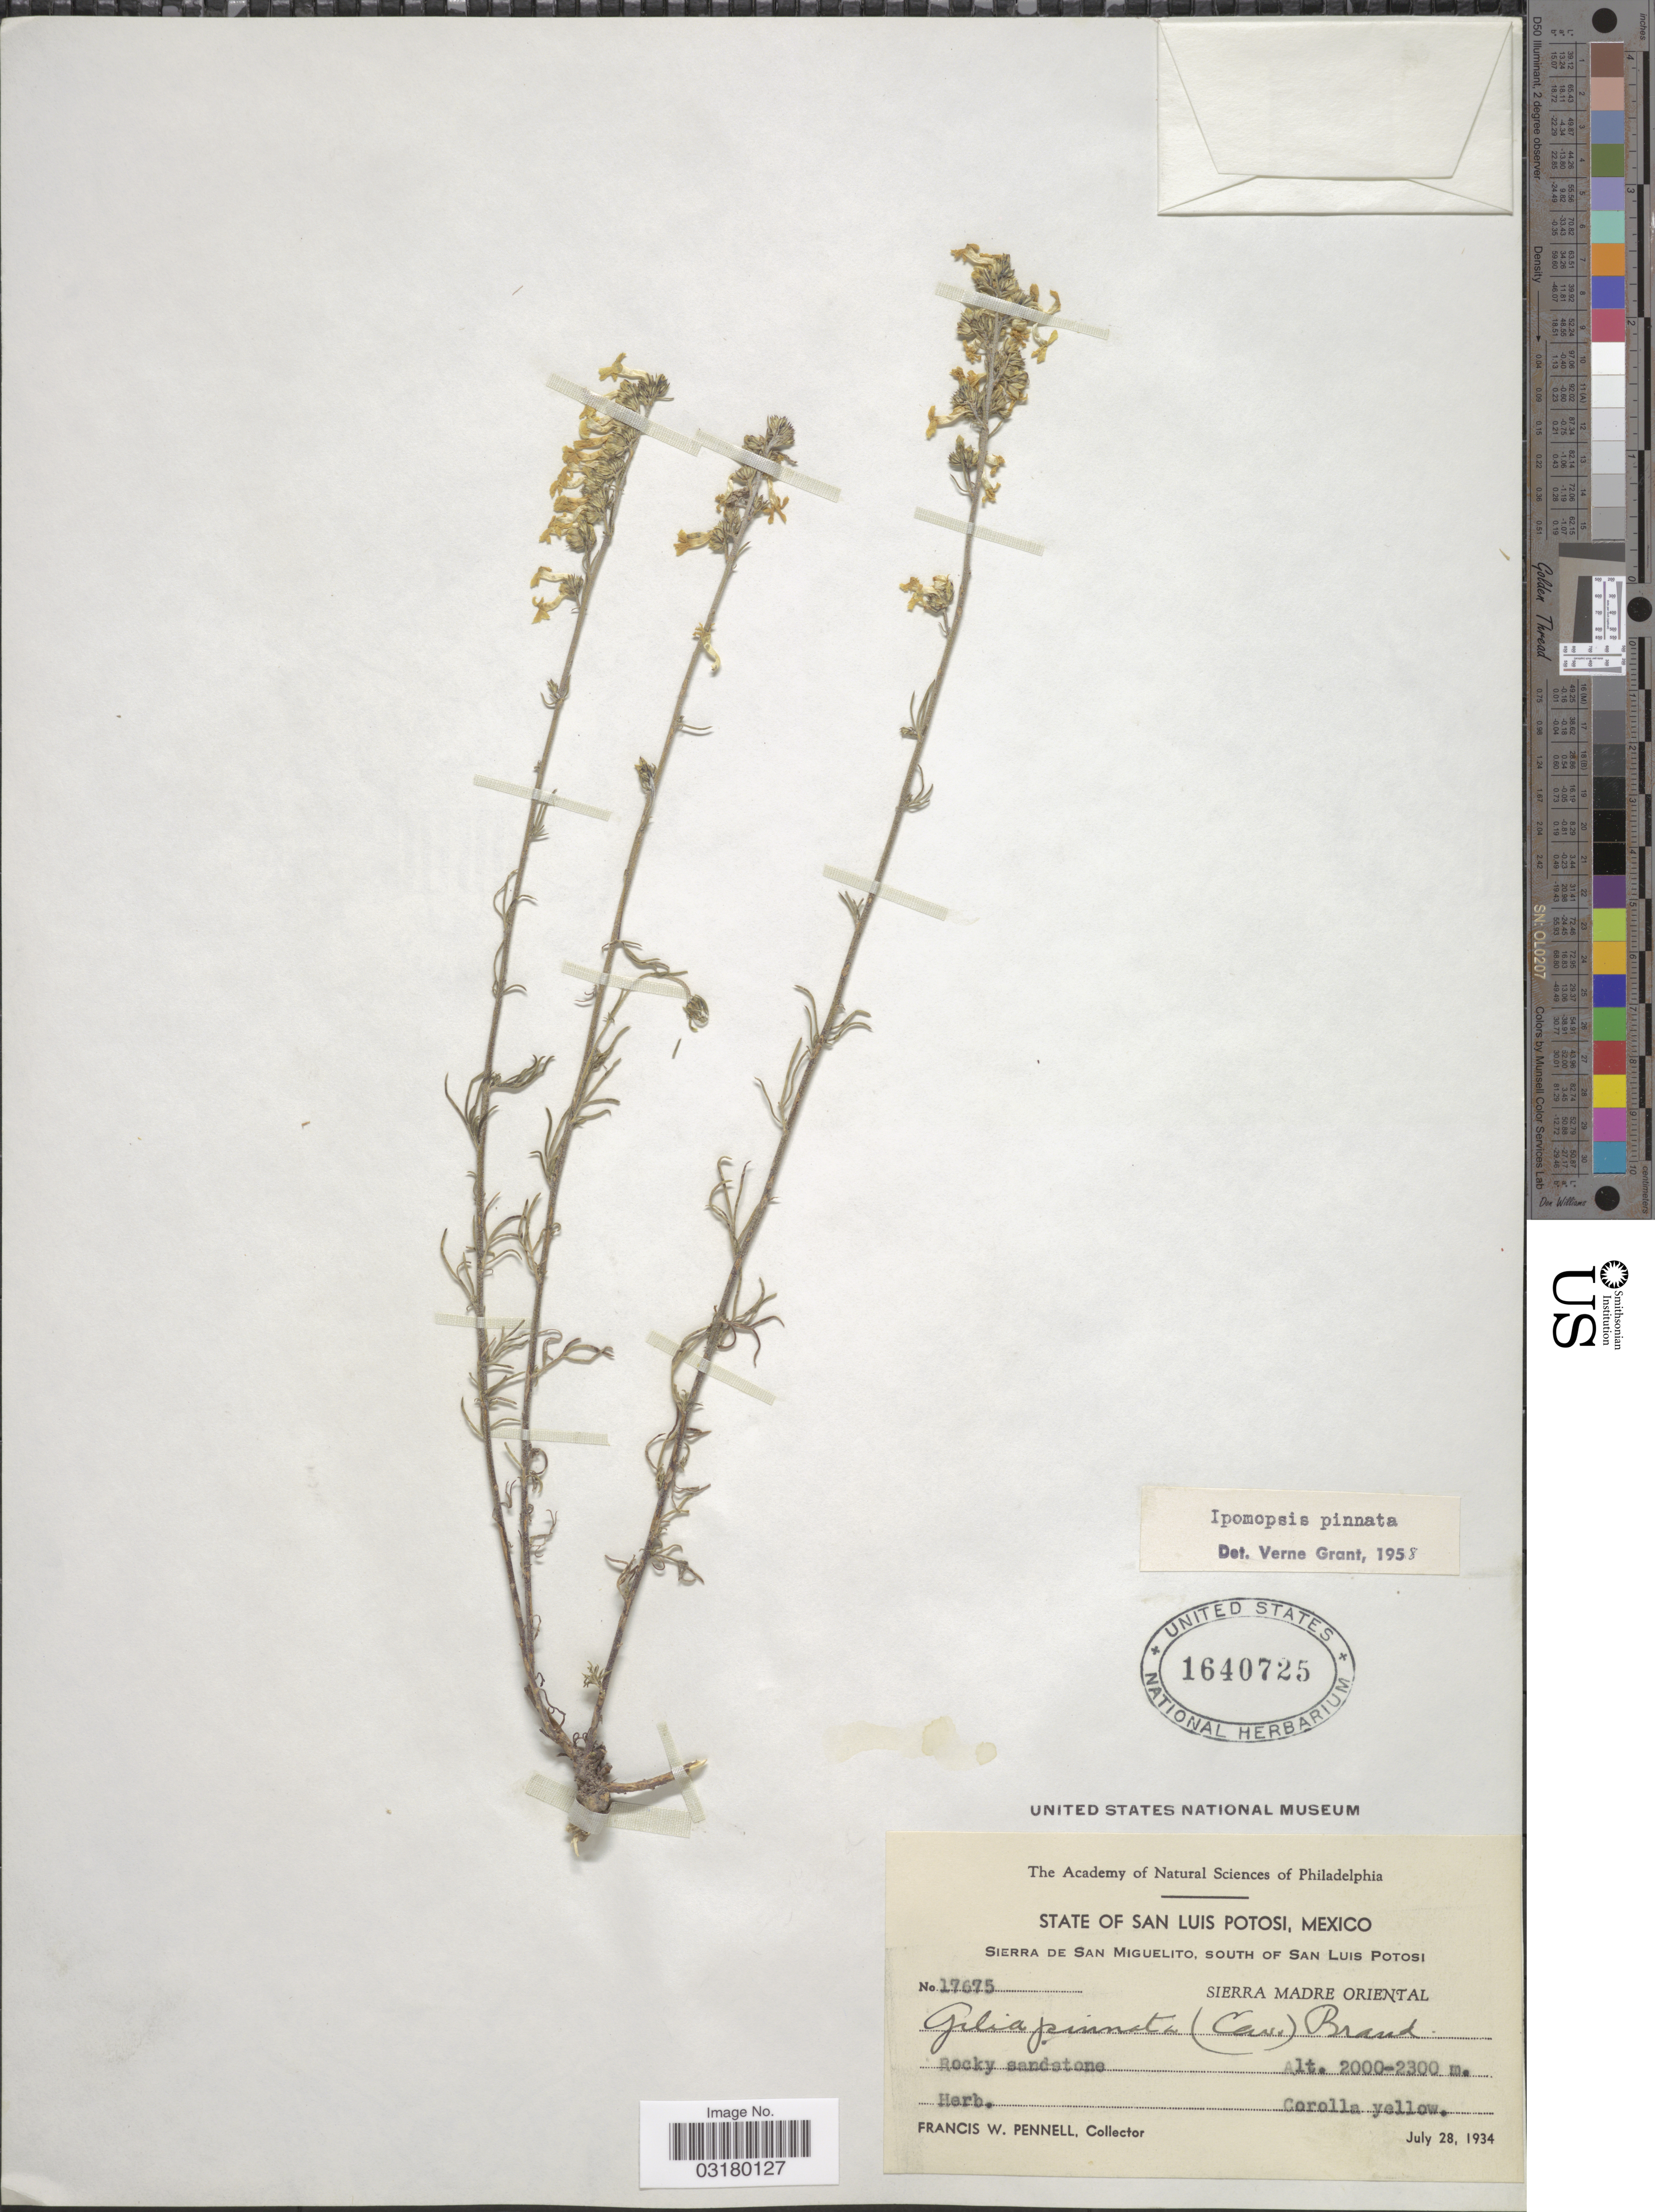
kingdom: Plantae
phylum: Tracheophyta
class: Magnoliopsida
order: Ericales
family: Polemoniaceae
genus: Ipomopsis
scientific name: Ipomopsis pinnata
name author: (Cav.) V.E. Grant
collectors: F. W. Pennell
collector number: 17675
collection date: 1934-07-28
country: Mexico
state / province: San Luis Potosí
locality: State of San Luis Potosi. Sierra de San Miguelito, South of San Luis Potosi. Sierra Madre Occidental.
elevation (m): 2000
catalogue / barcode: US 1640725